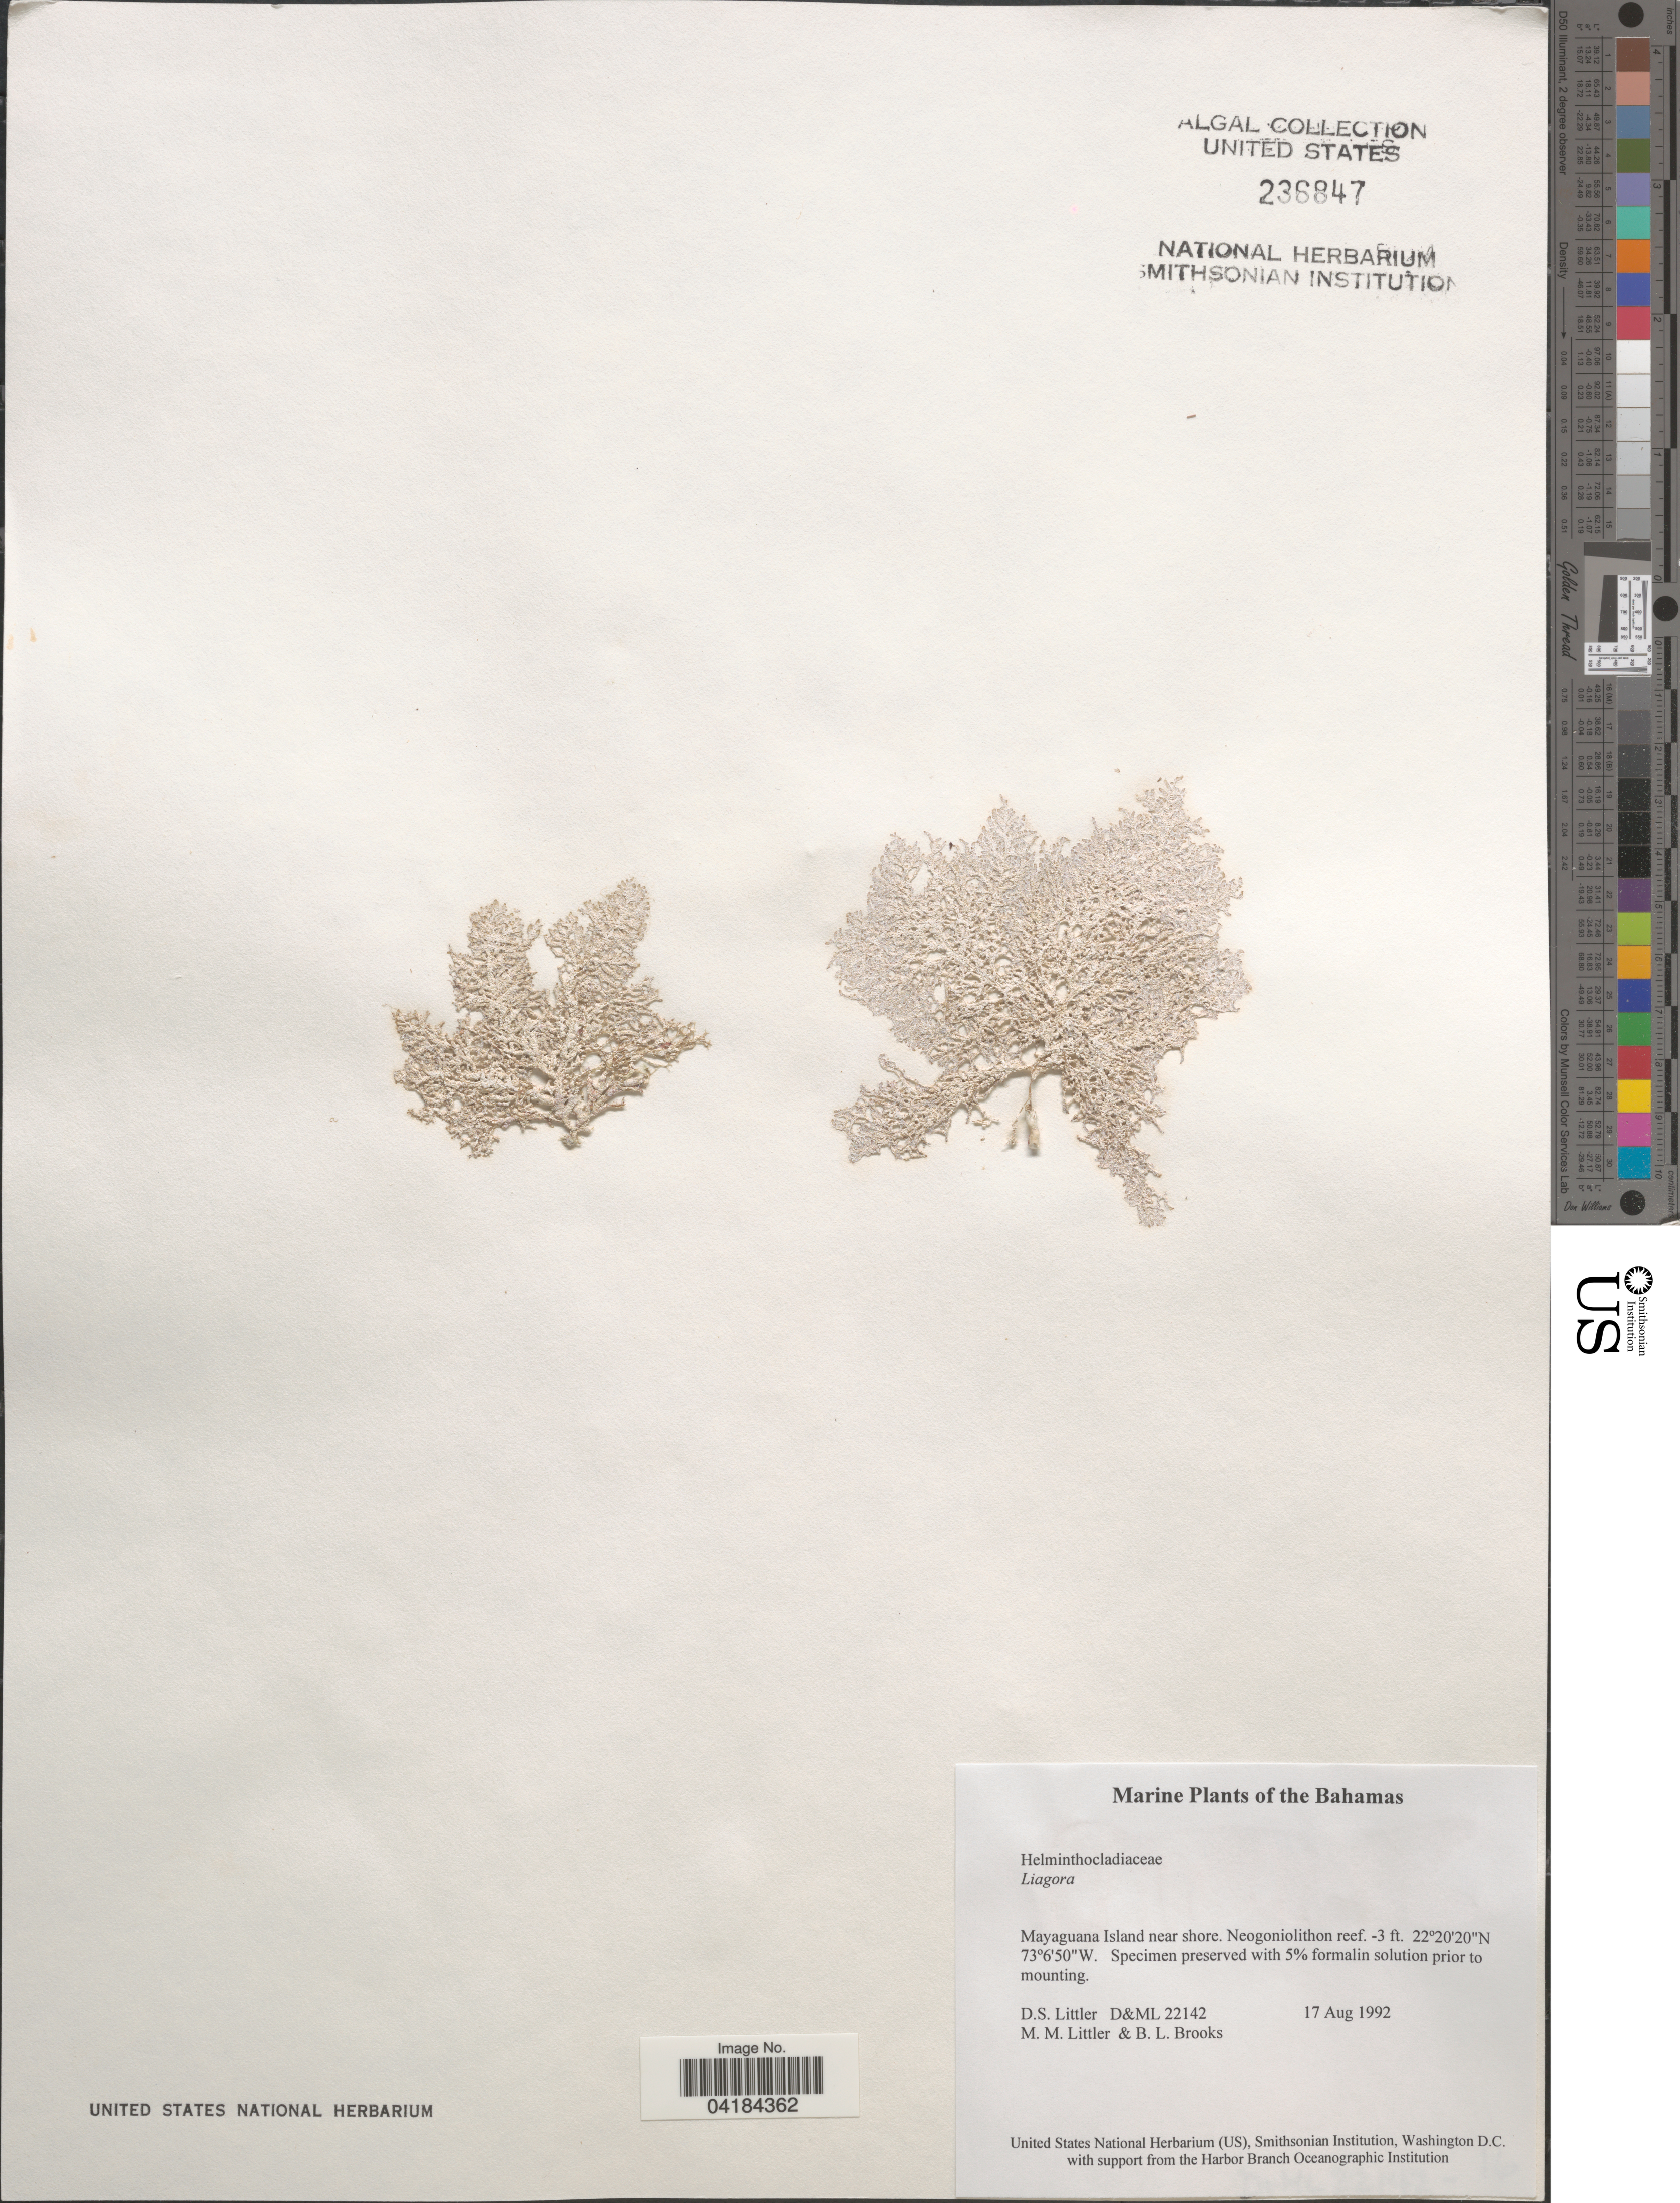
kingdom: Plantae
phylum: Rhodophyta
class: Florideophyceae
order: Nemaliales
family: Liagoraceae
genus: Liagora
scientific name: Liagora sp.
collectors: D. S. Littler & B. Brooks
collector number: D&ML22142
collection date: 1992-08-17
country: Bahamas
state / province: Mayaguana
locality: The Bahamas. Mayaguana Island near shore. Neogoniolithon reef.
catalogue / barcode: US 236847